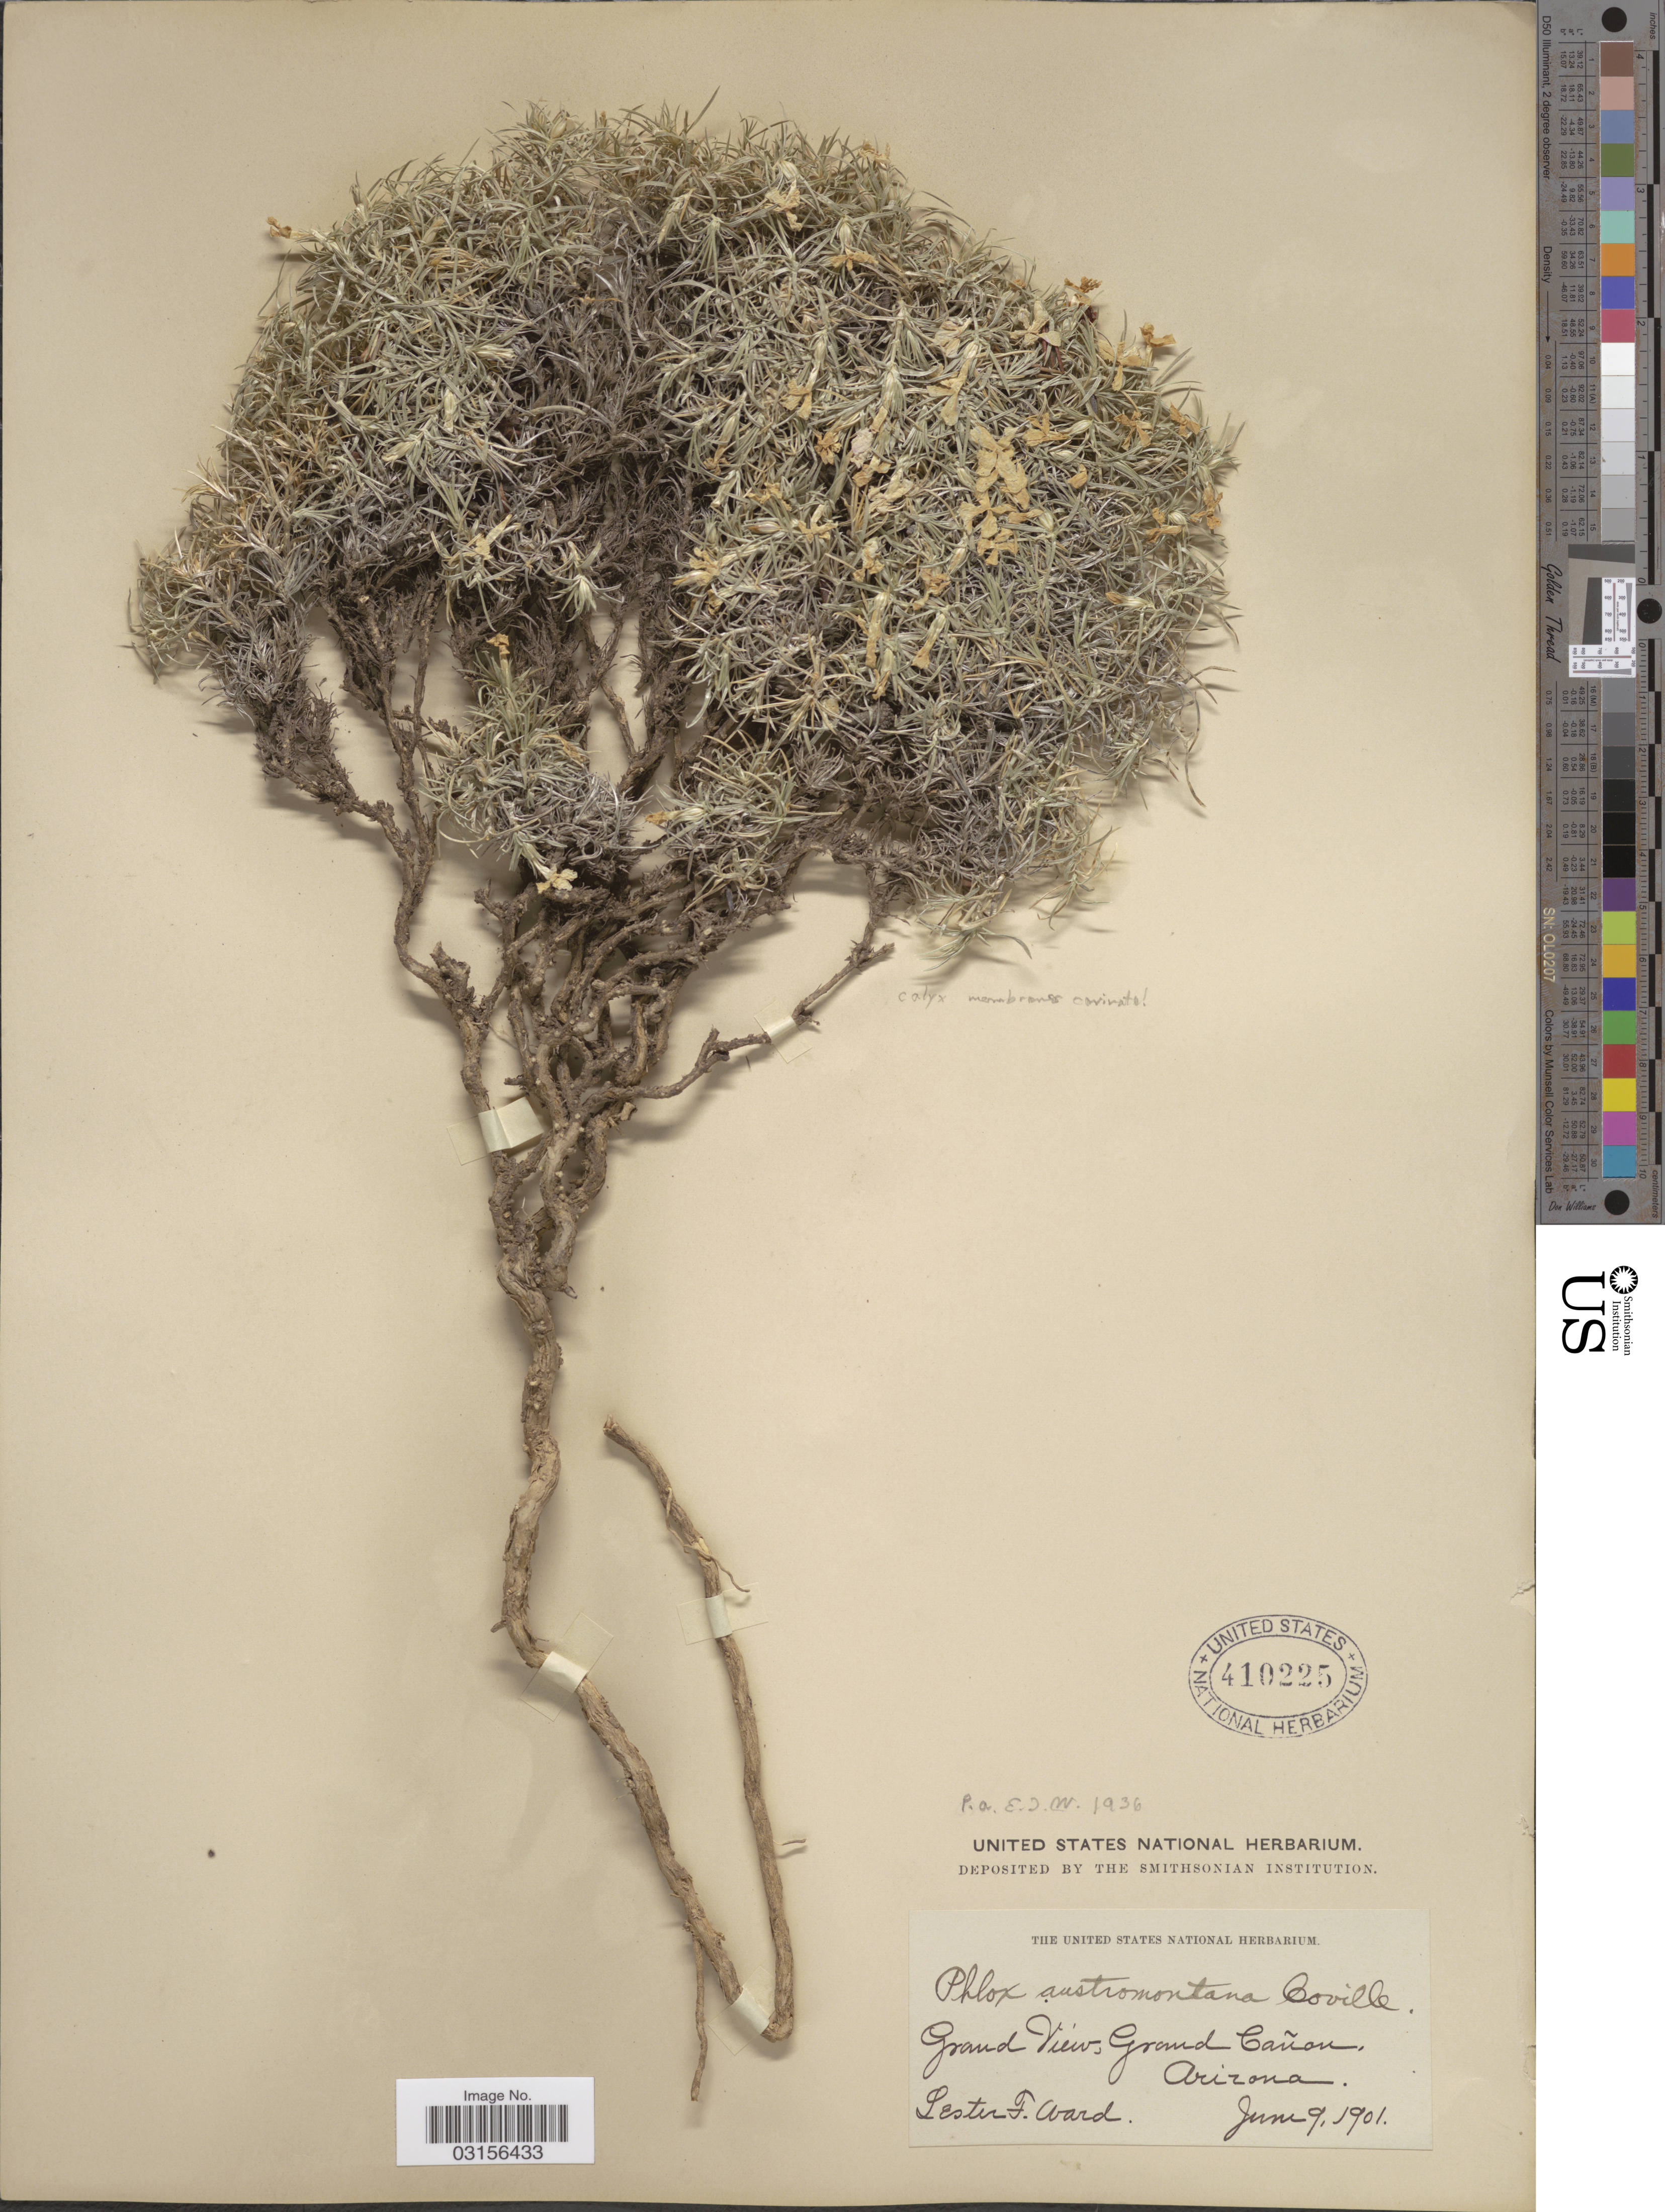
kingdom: Plantae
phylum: Tracheophyta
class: Magnoliopsida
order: Ericales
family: Polemoniaceae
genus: Phlox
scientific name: Phlox austromontana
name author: Coville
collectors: L. F. Ward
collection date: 1901-06-09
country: United States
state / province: Arizona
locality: Grand View, Grand Cañon.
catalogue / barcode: US 410225